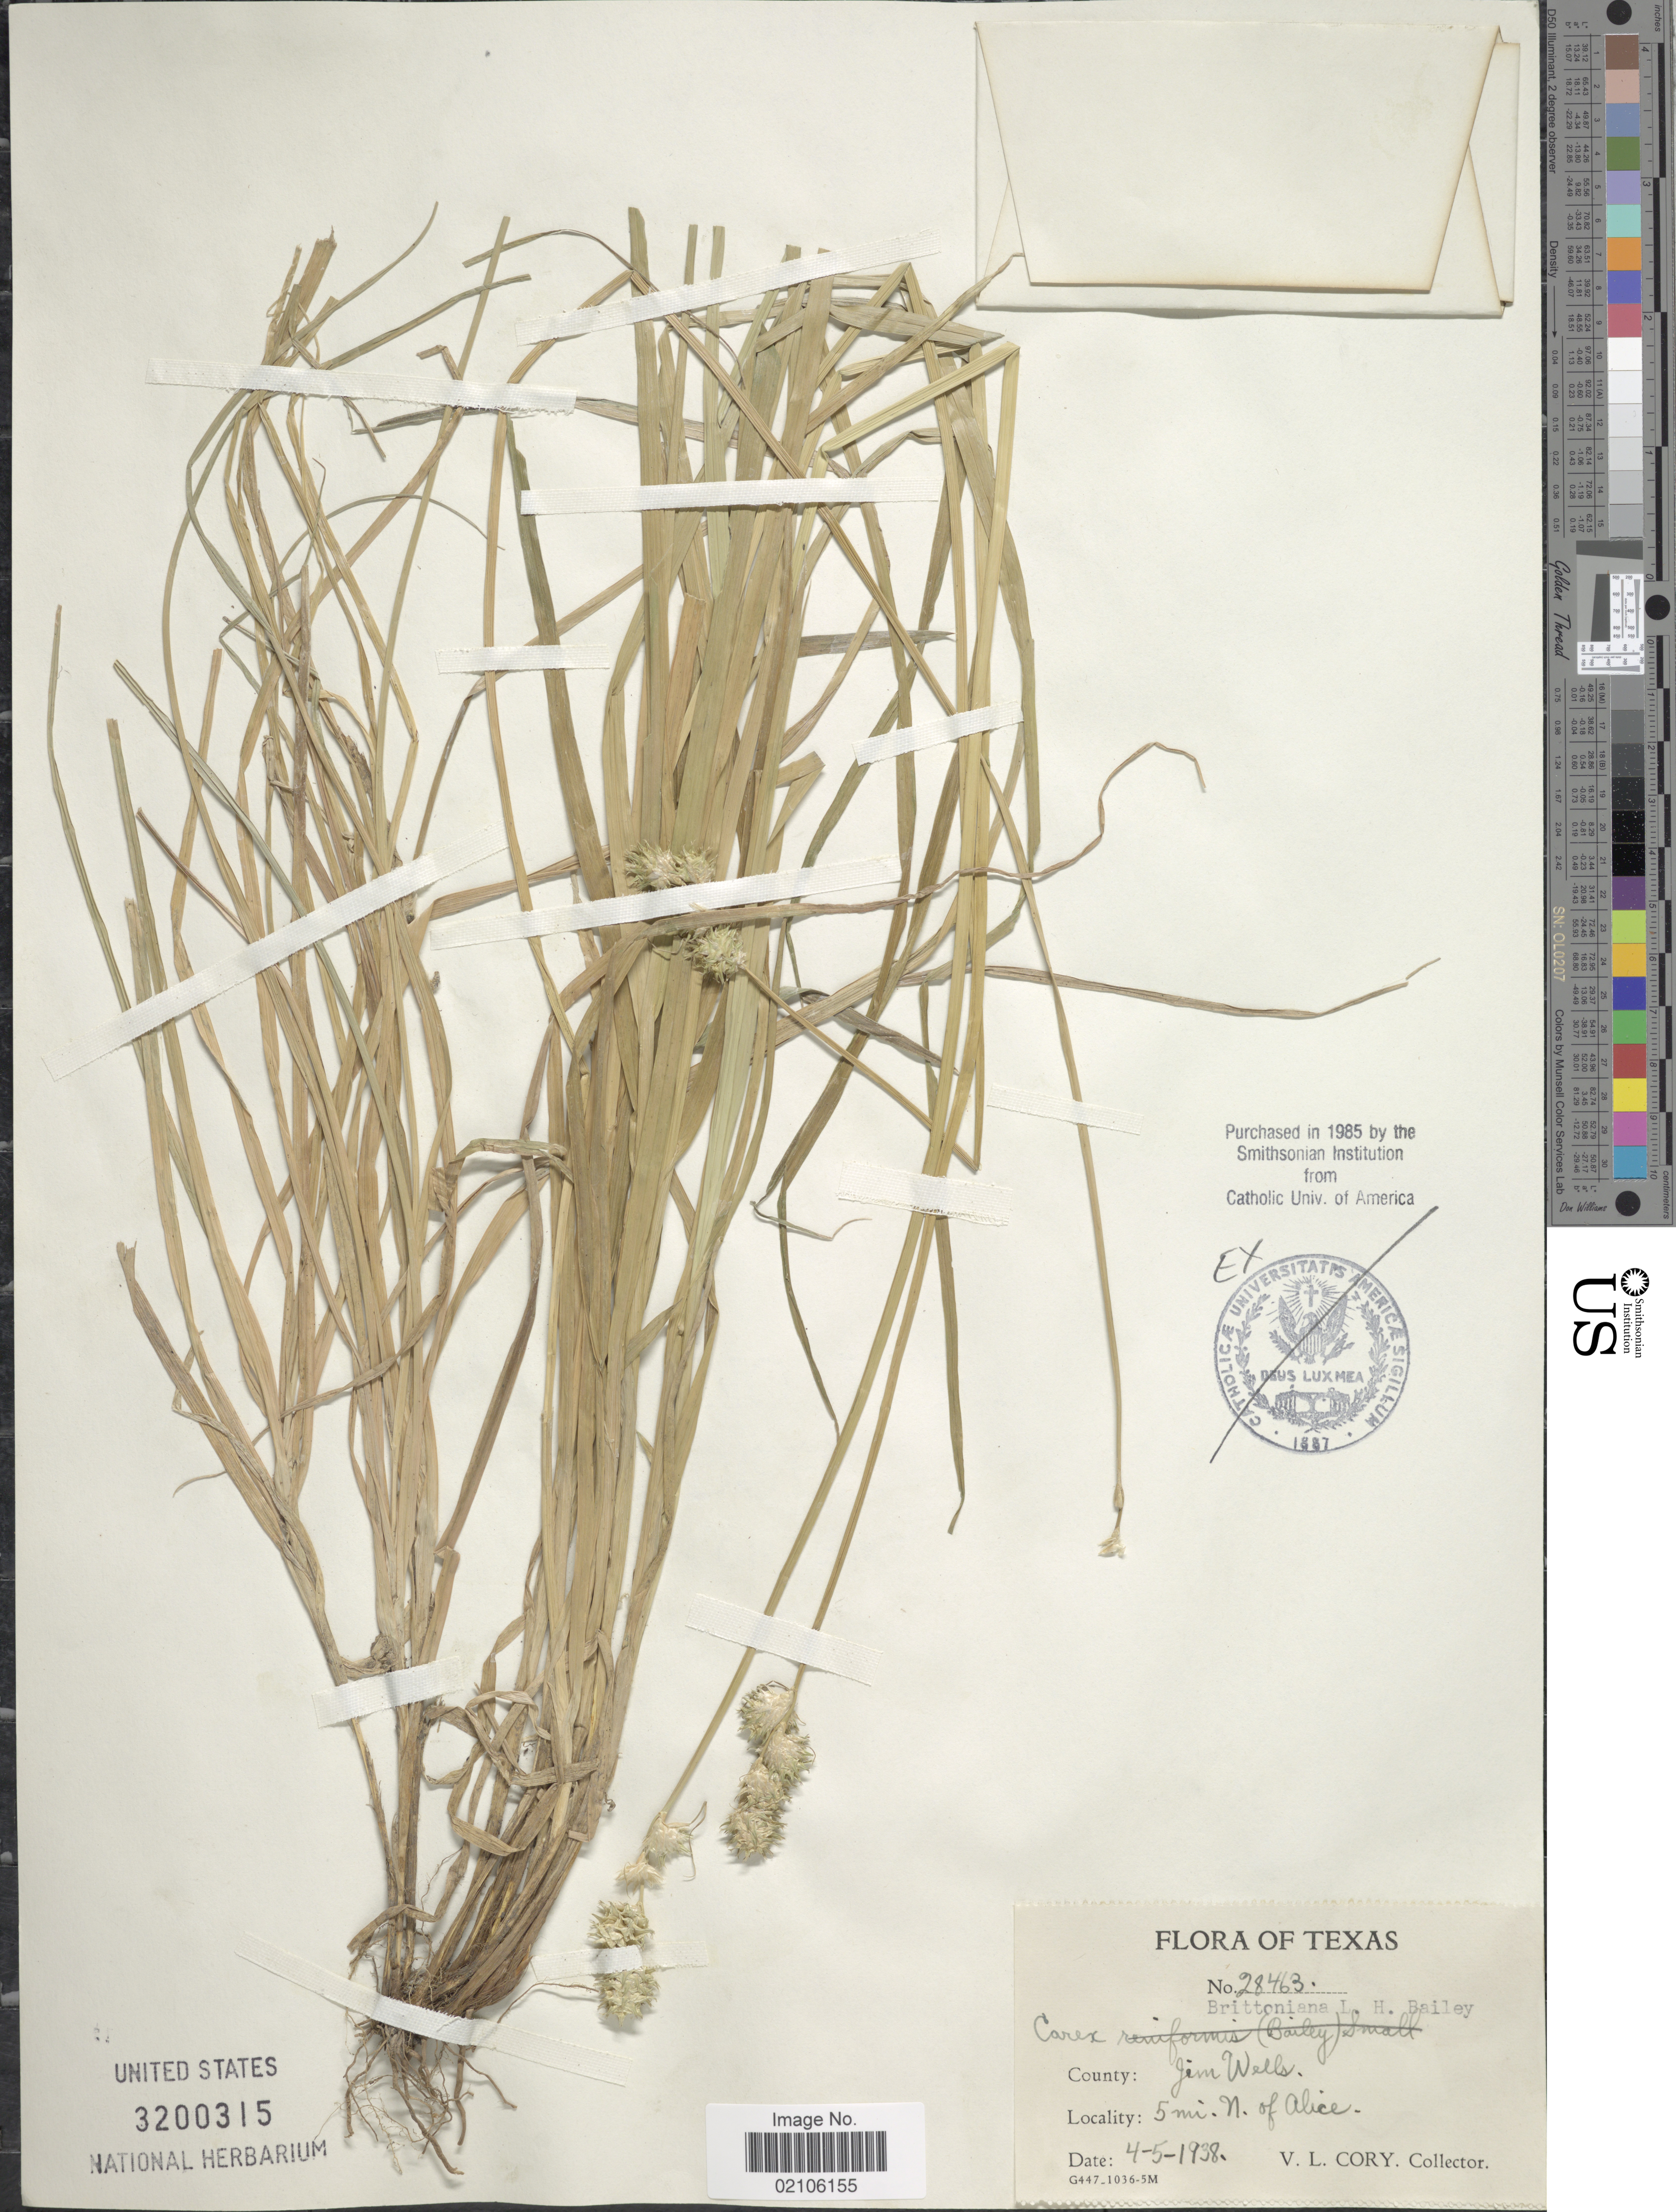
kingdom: Plantae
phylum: Tracheophyta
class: Liliopsida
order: Poales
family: Cyperaceae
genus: Carex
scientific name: Carex tetrastachya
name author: Scheele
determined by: Strong, Mark T., (BOT), Smithsonian Institution - National Museum of Natural History (UNITED STATES)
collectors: V. Cory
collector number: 28463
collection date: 1938-04-05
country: United States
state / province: Texas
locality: County: Jim Wells, 5 mi N of Alice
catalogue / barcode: US 3200315